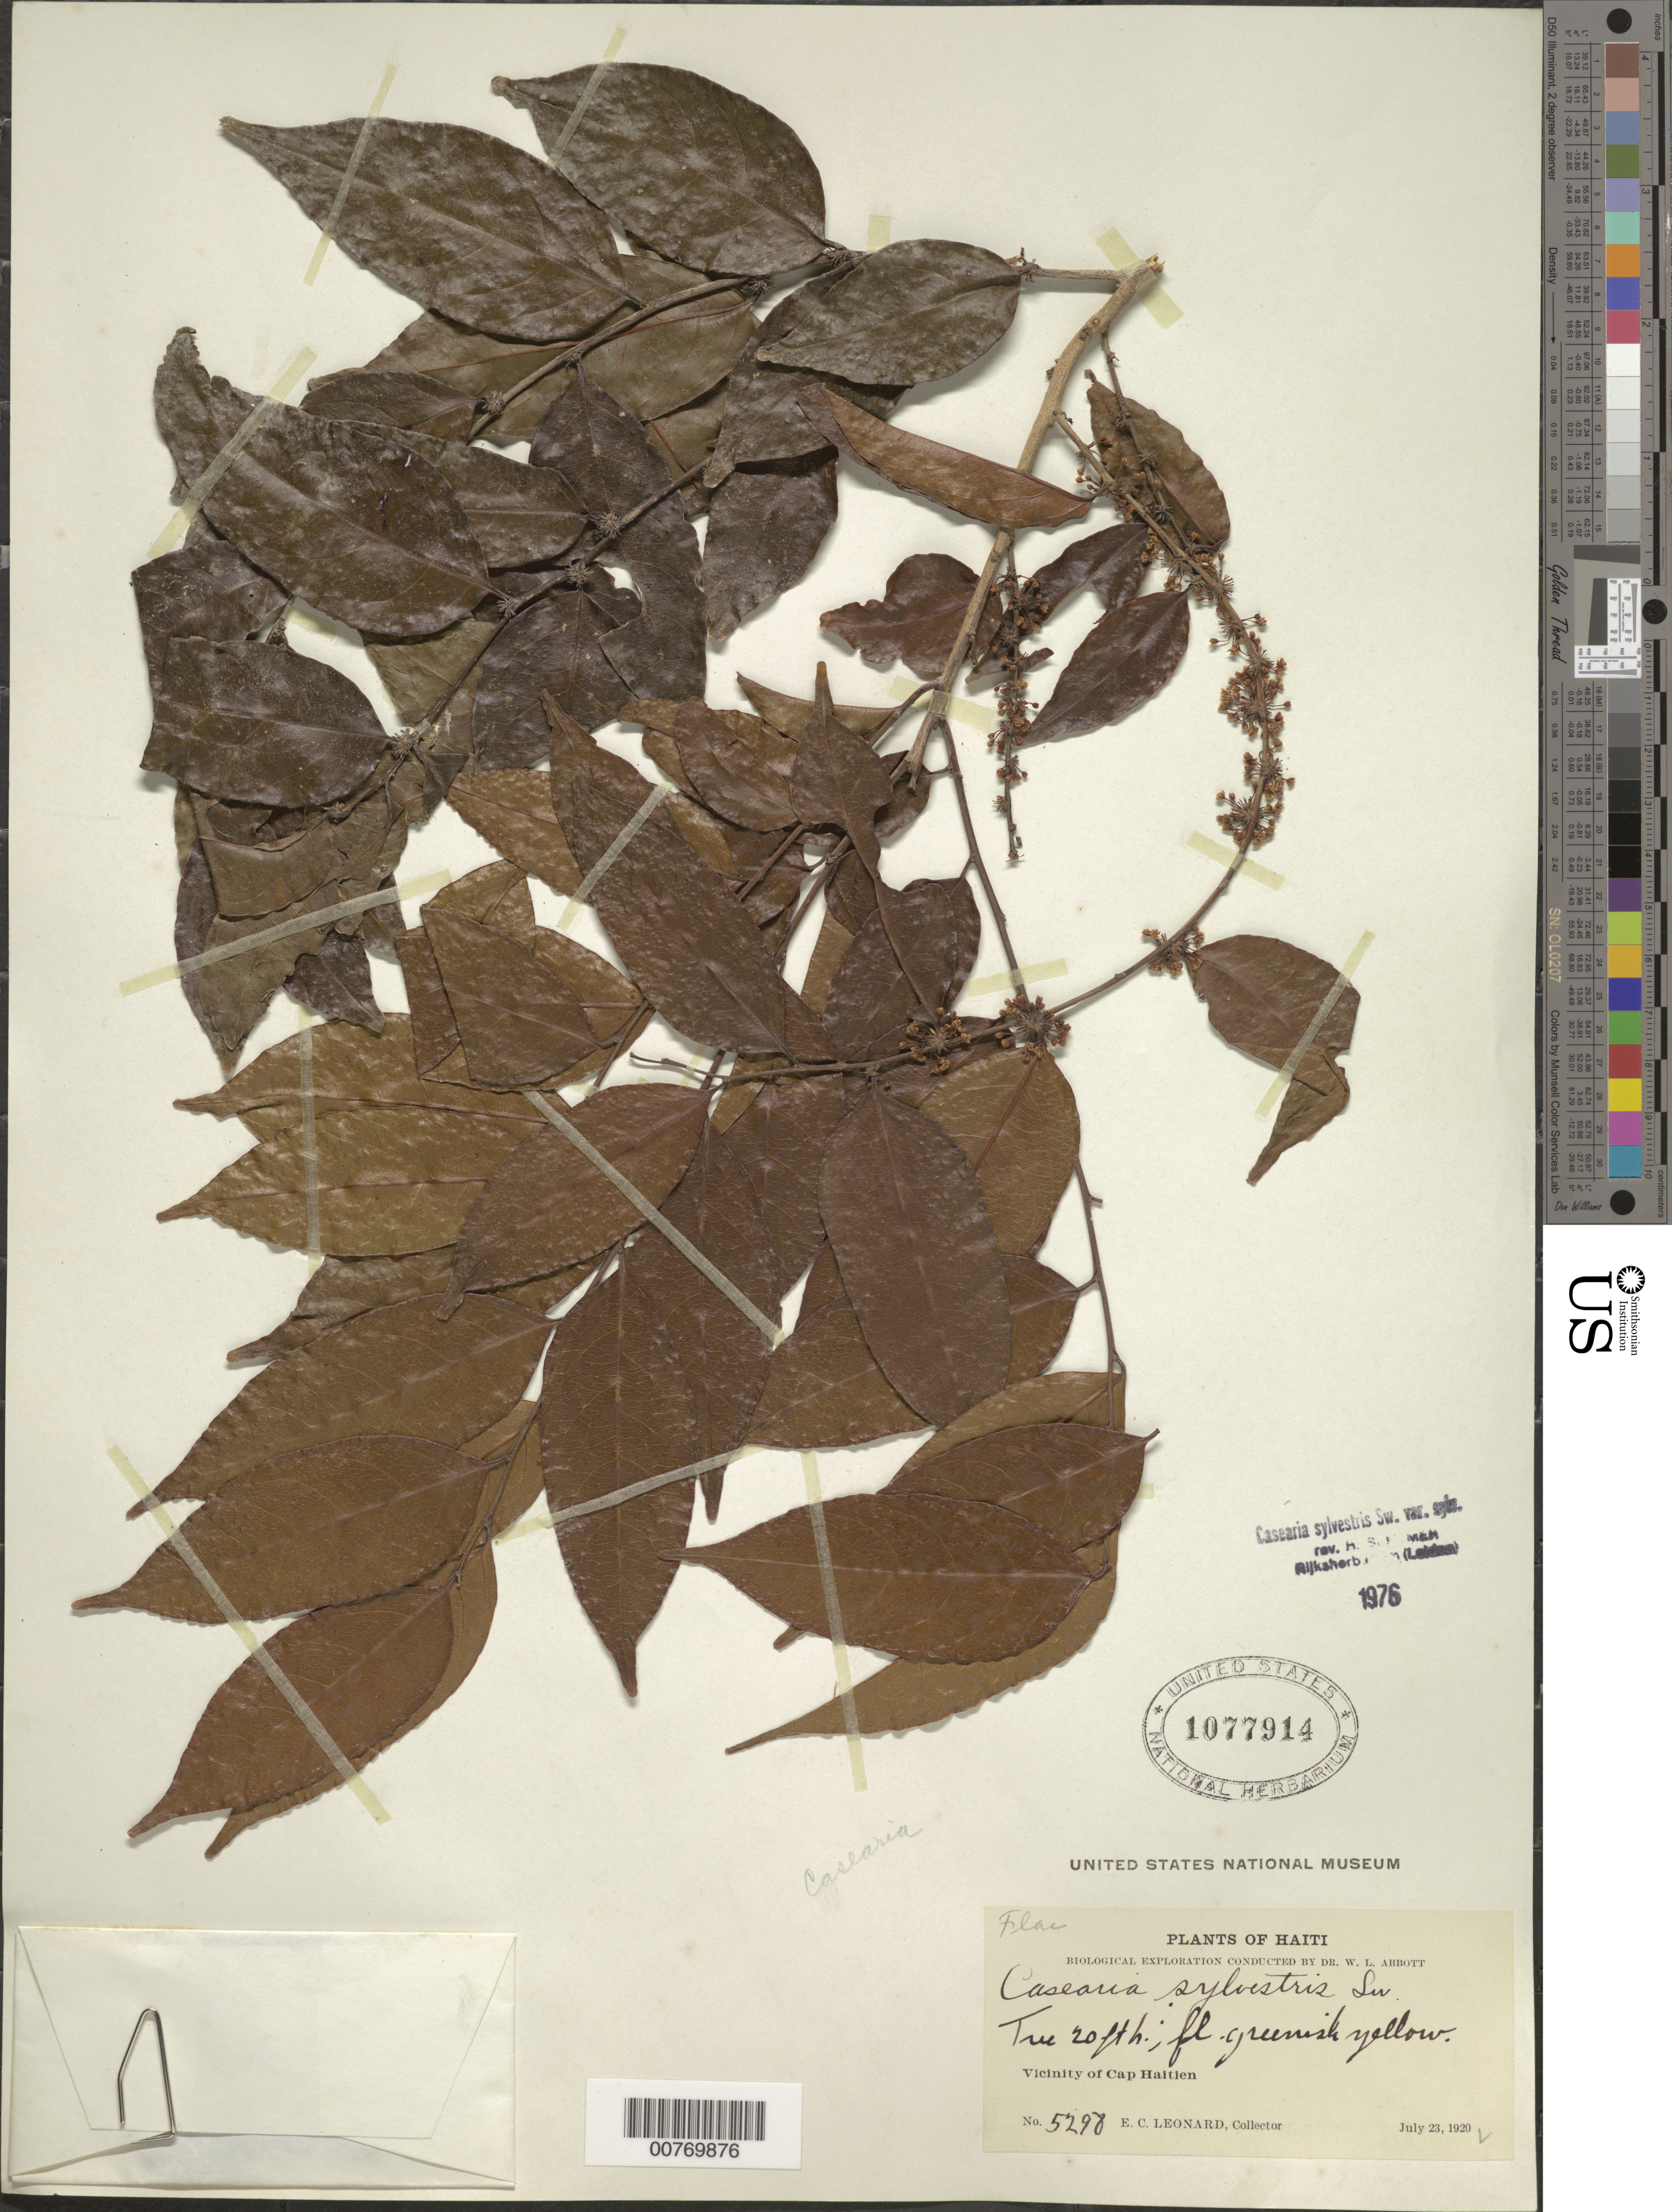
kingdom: Plantae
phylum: Tracheophyta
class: Magnoliopsida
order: Malpighiales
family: Salicaceae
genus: Casearia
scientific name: Casearia sylvestris var. sylvestris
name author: Sw.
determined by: Sleumer, H. O.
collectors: E. C. Leonard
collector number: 5298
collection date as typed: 23 Jul 1920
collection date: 1920-07-23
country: Haiti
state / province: Nord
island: Hispaniola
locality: Vicinity of Cap Haitien.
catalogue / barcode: US 1077914